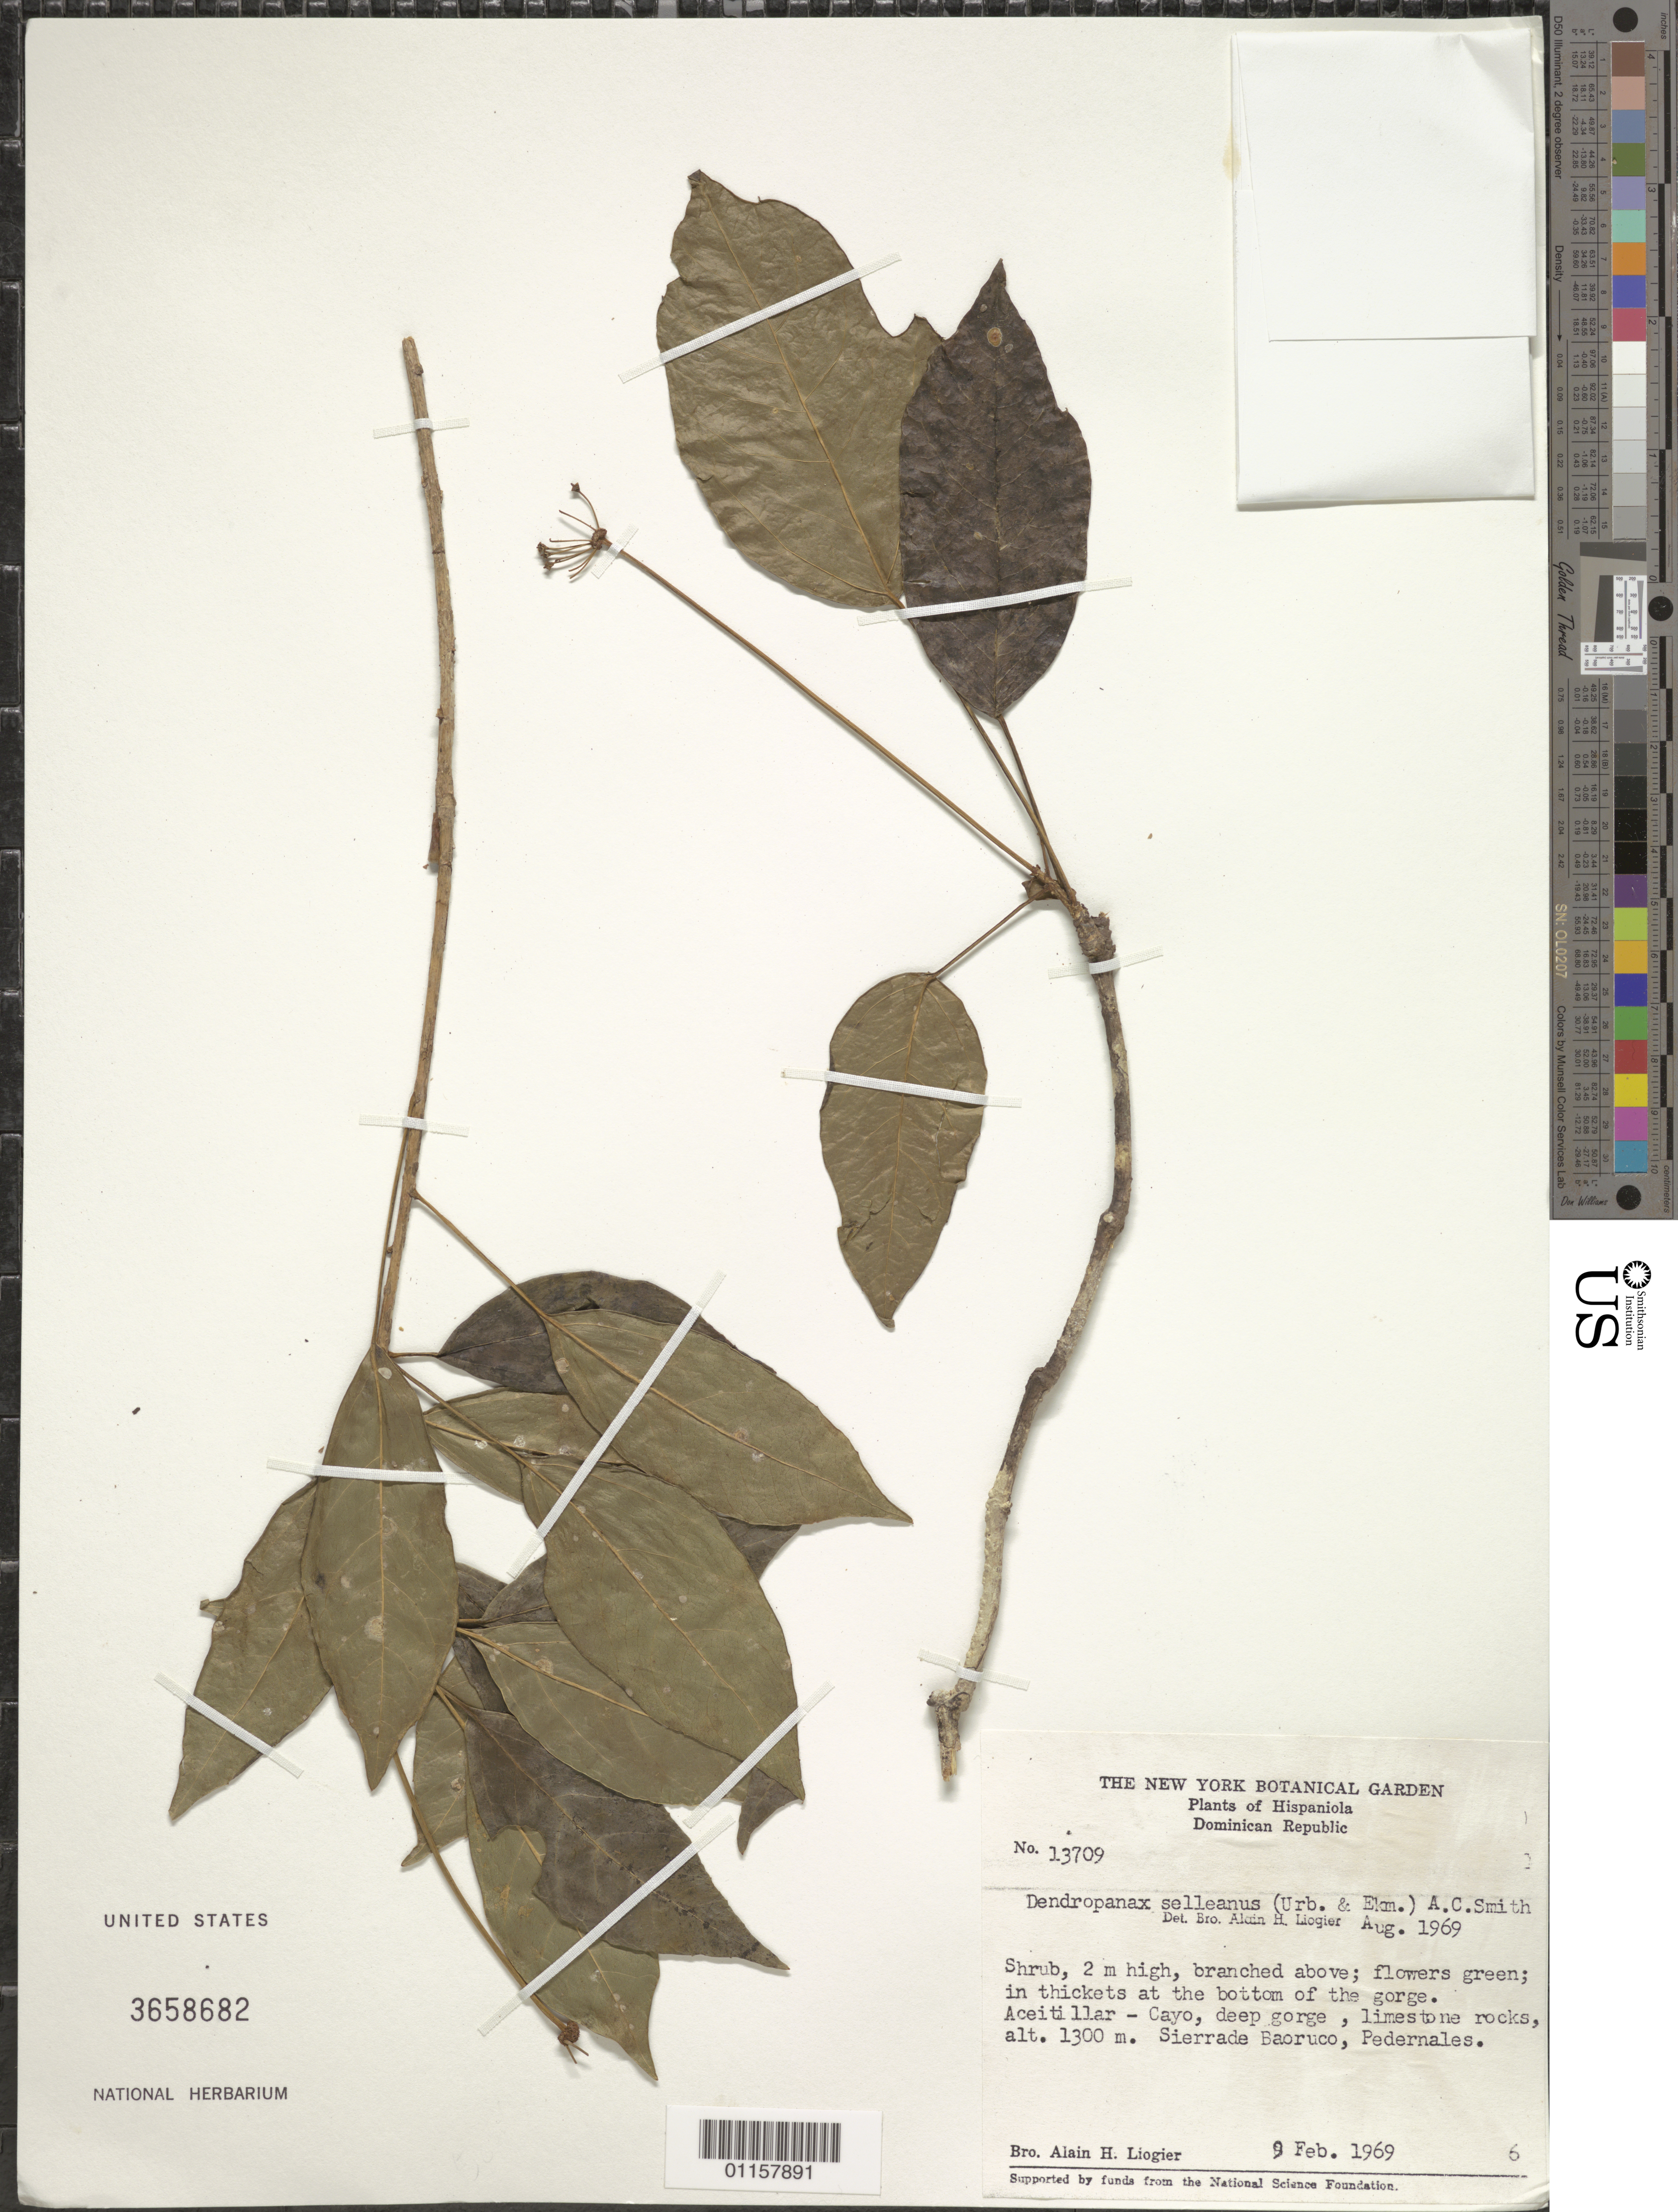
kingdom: Plantae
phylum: Tracheophyta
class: Magnoliopsida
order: Apiales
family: Araliaceae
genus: Dendropanax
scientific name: Dendropanax selleanus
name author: (Urb. & Ekman) A.C. Sm.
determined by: Liogier, Alain H.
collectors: A. H. Liogier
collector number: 13709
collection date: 1969-02-09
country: Dominican Republic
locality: Sierra de Bahoruco. Aceitillar-Cayo. Pedernales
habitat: Deep gorge, limestone rocks. In thickets at the bottom of the gorge.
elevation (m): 1300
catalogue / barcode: US 3658682